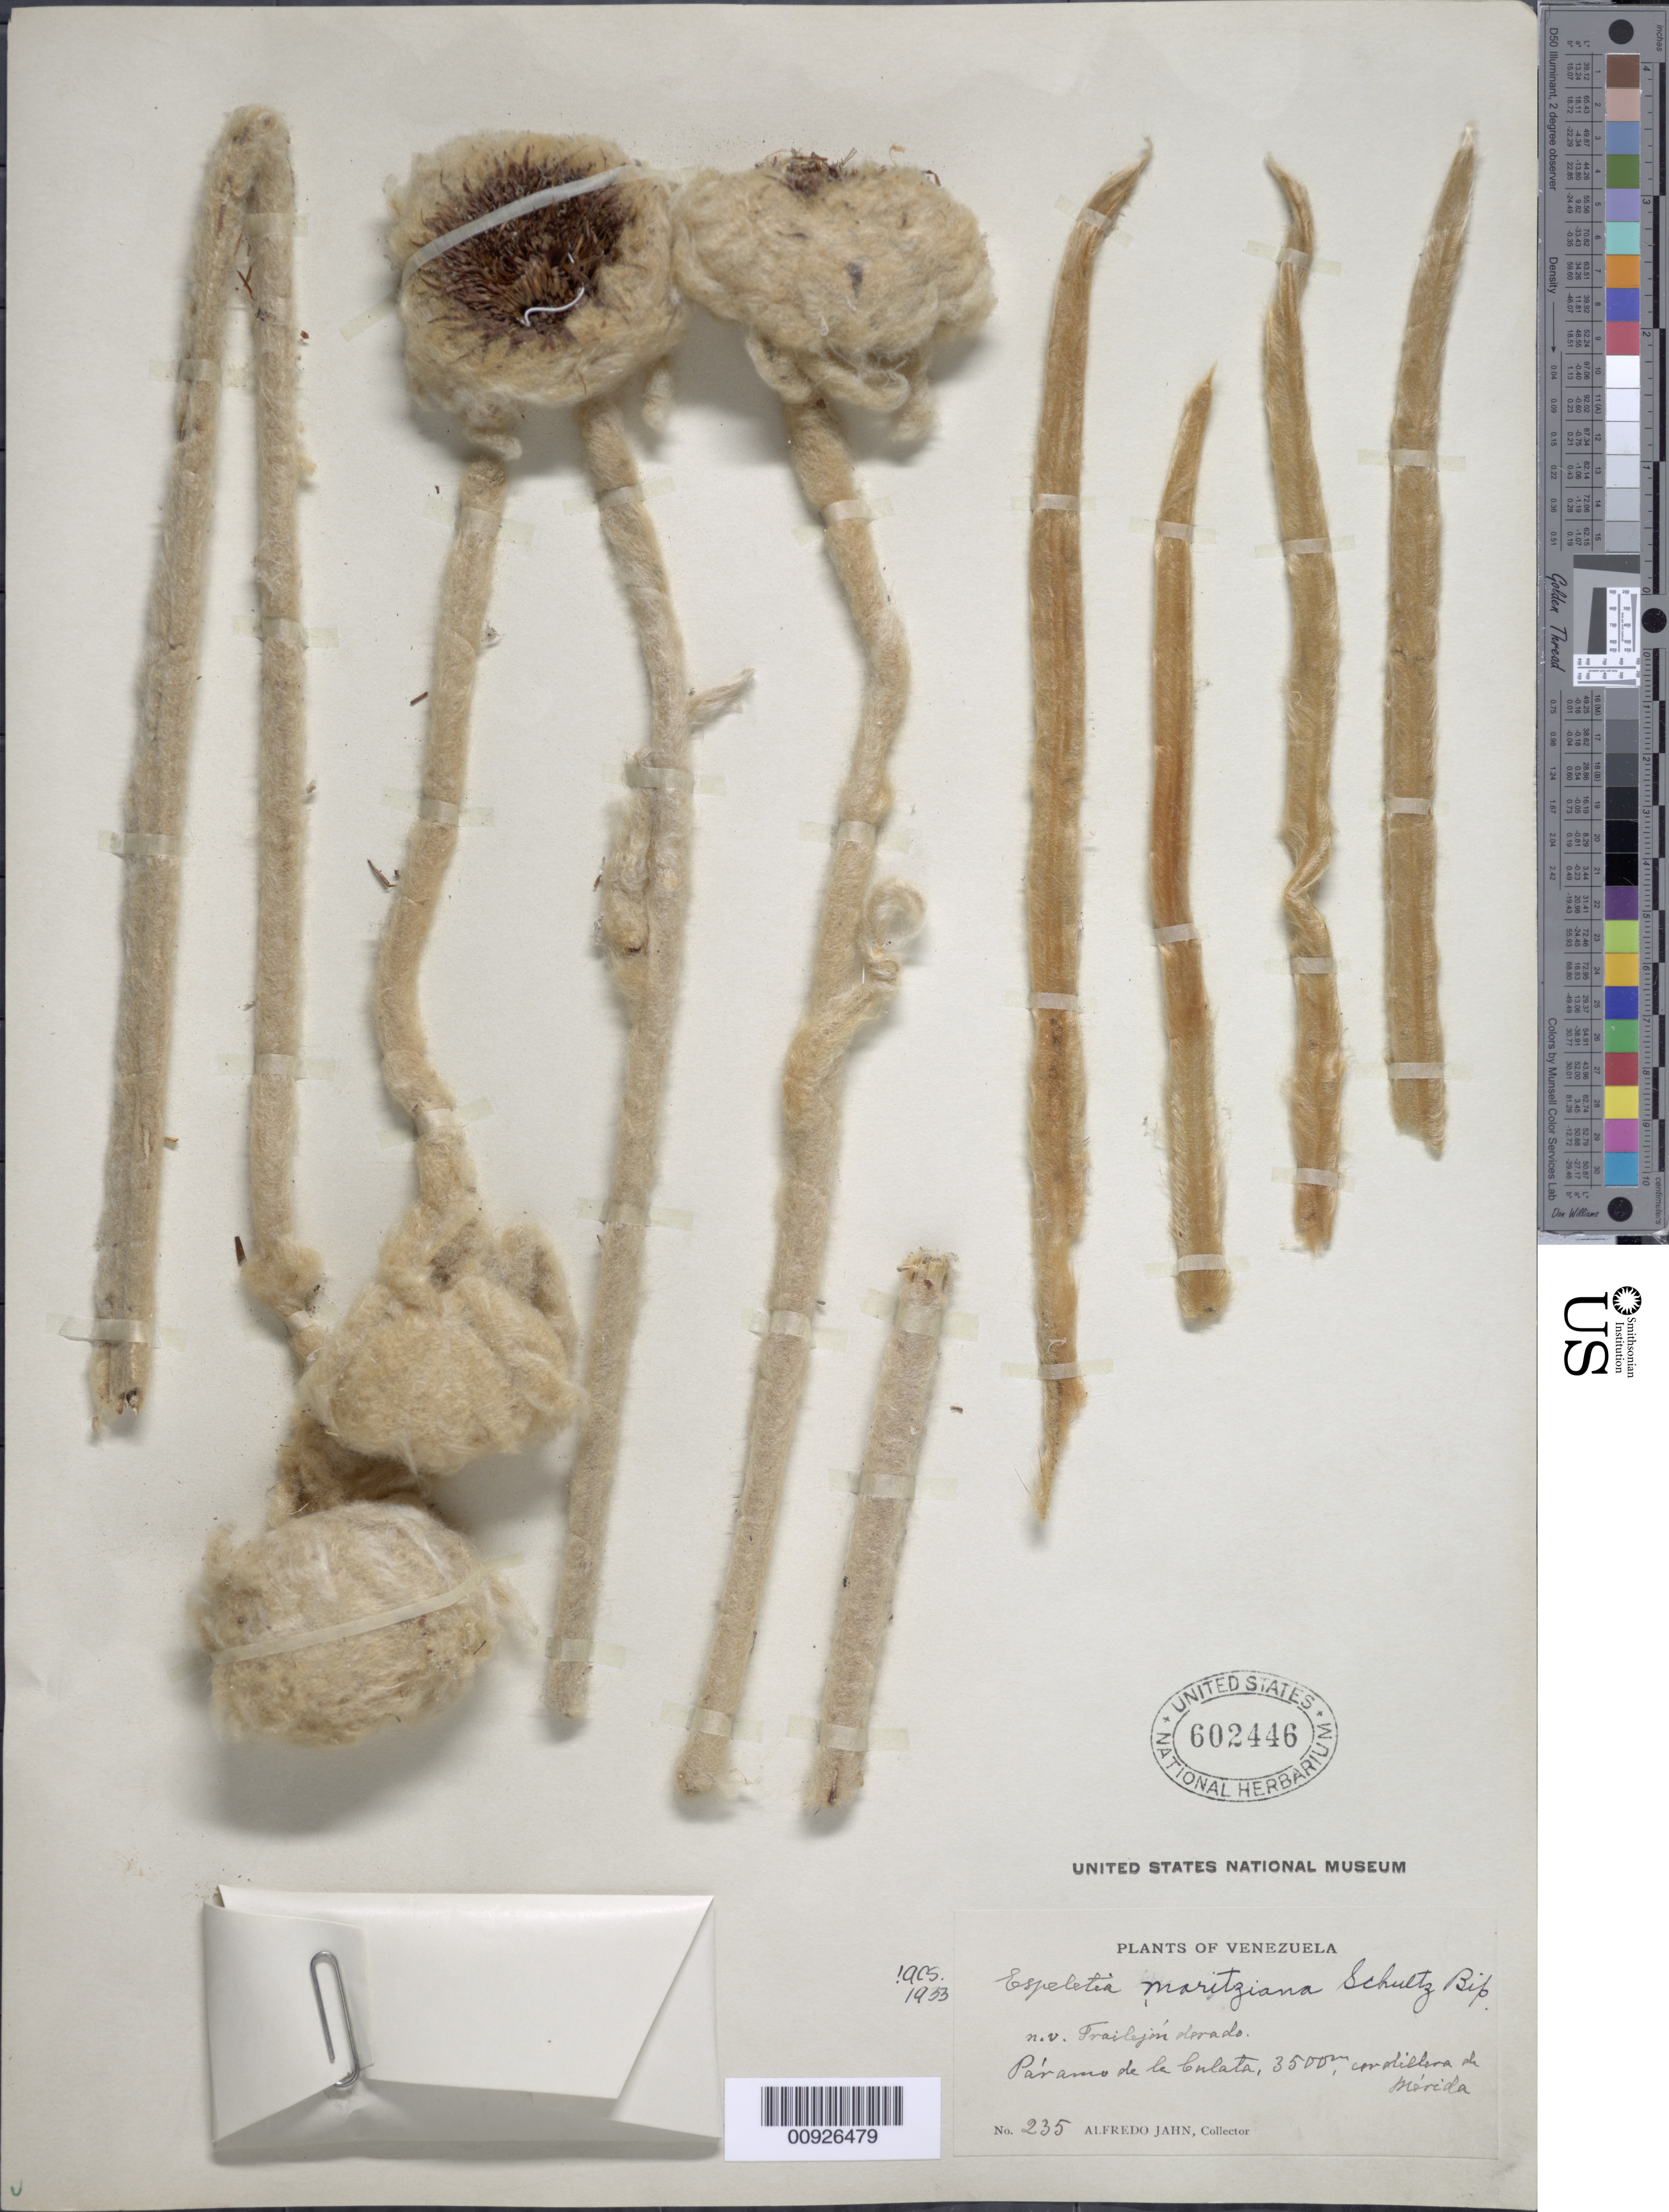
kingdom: Plantae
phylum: Tracheophyta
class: Magnoliopsida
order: Asterales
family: Asteraceae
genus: Coespeletia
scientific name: Coespeletia moritziana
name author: (Sch. Bip. ex Wedd.) Cuatrec.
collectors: A. Jahn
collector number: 235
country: Venezuela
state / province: Mérida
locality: Páramo de La Culata.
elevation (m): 3500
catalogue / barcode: US 602446